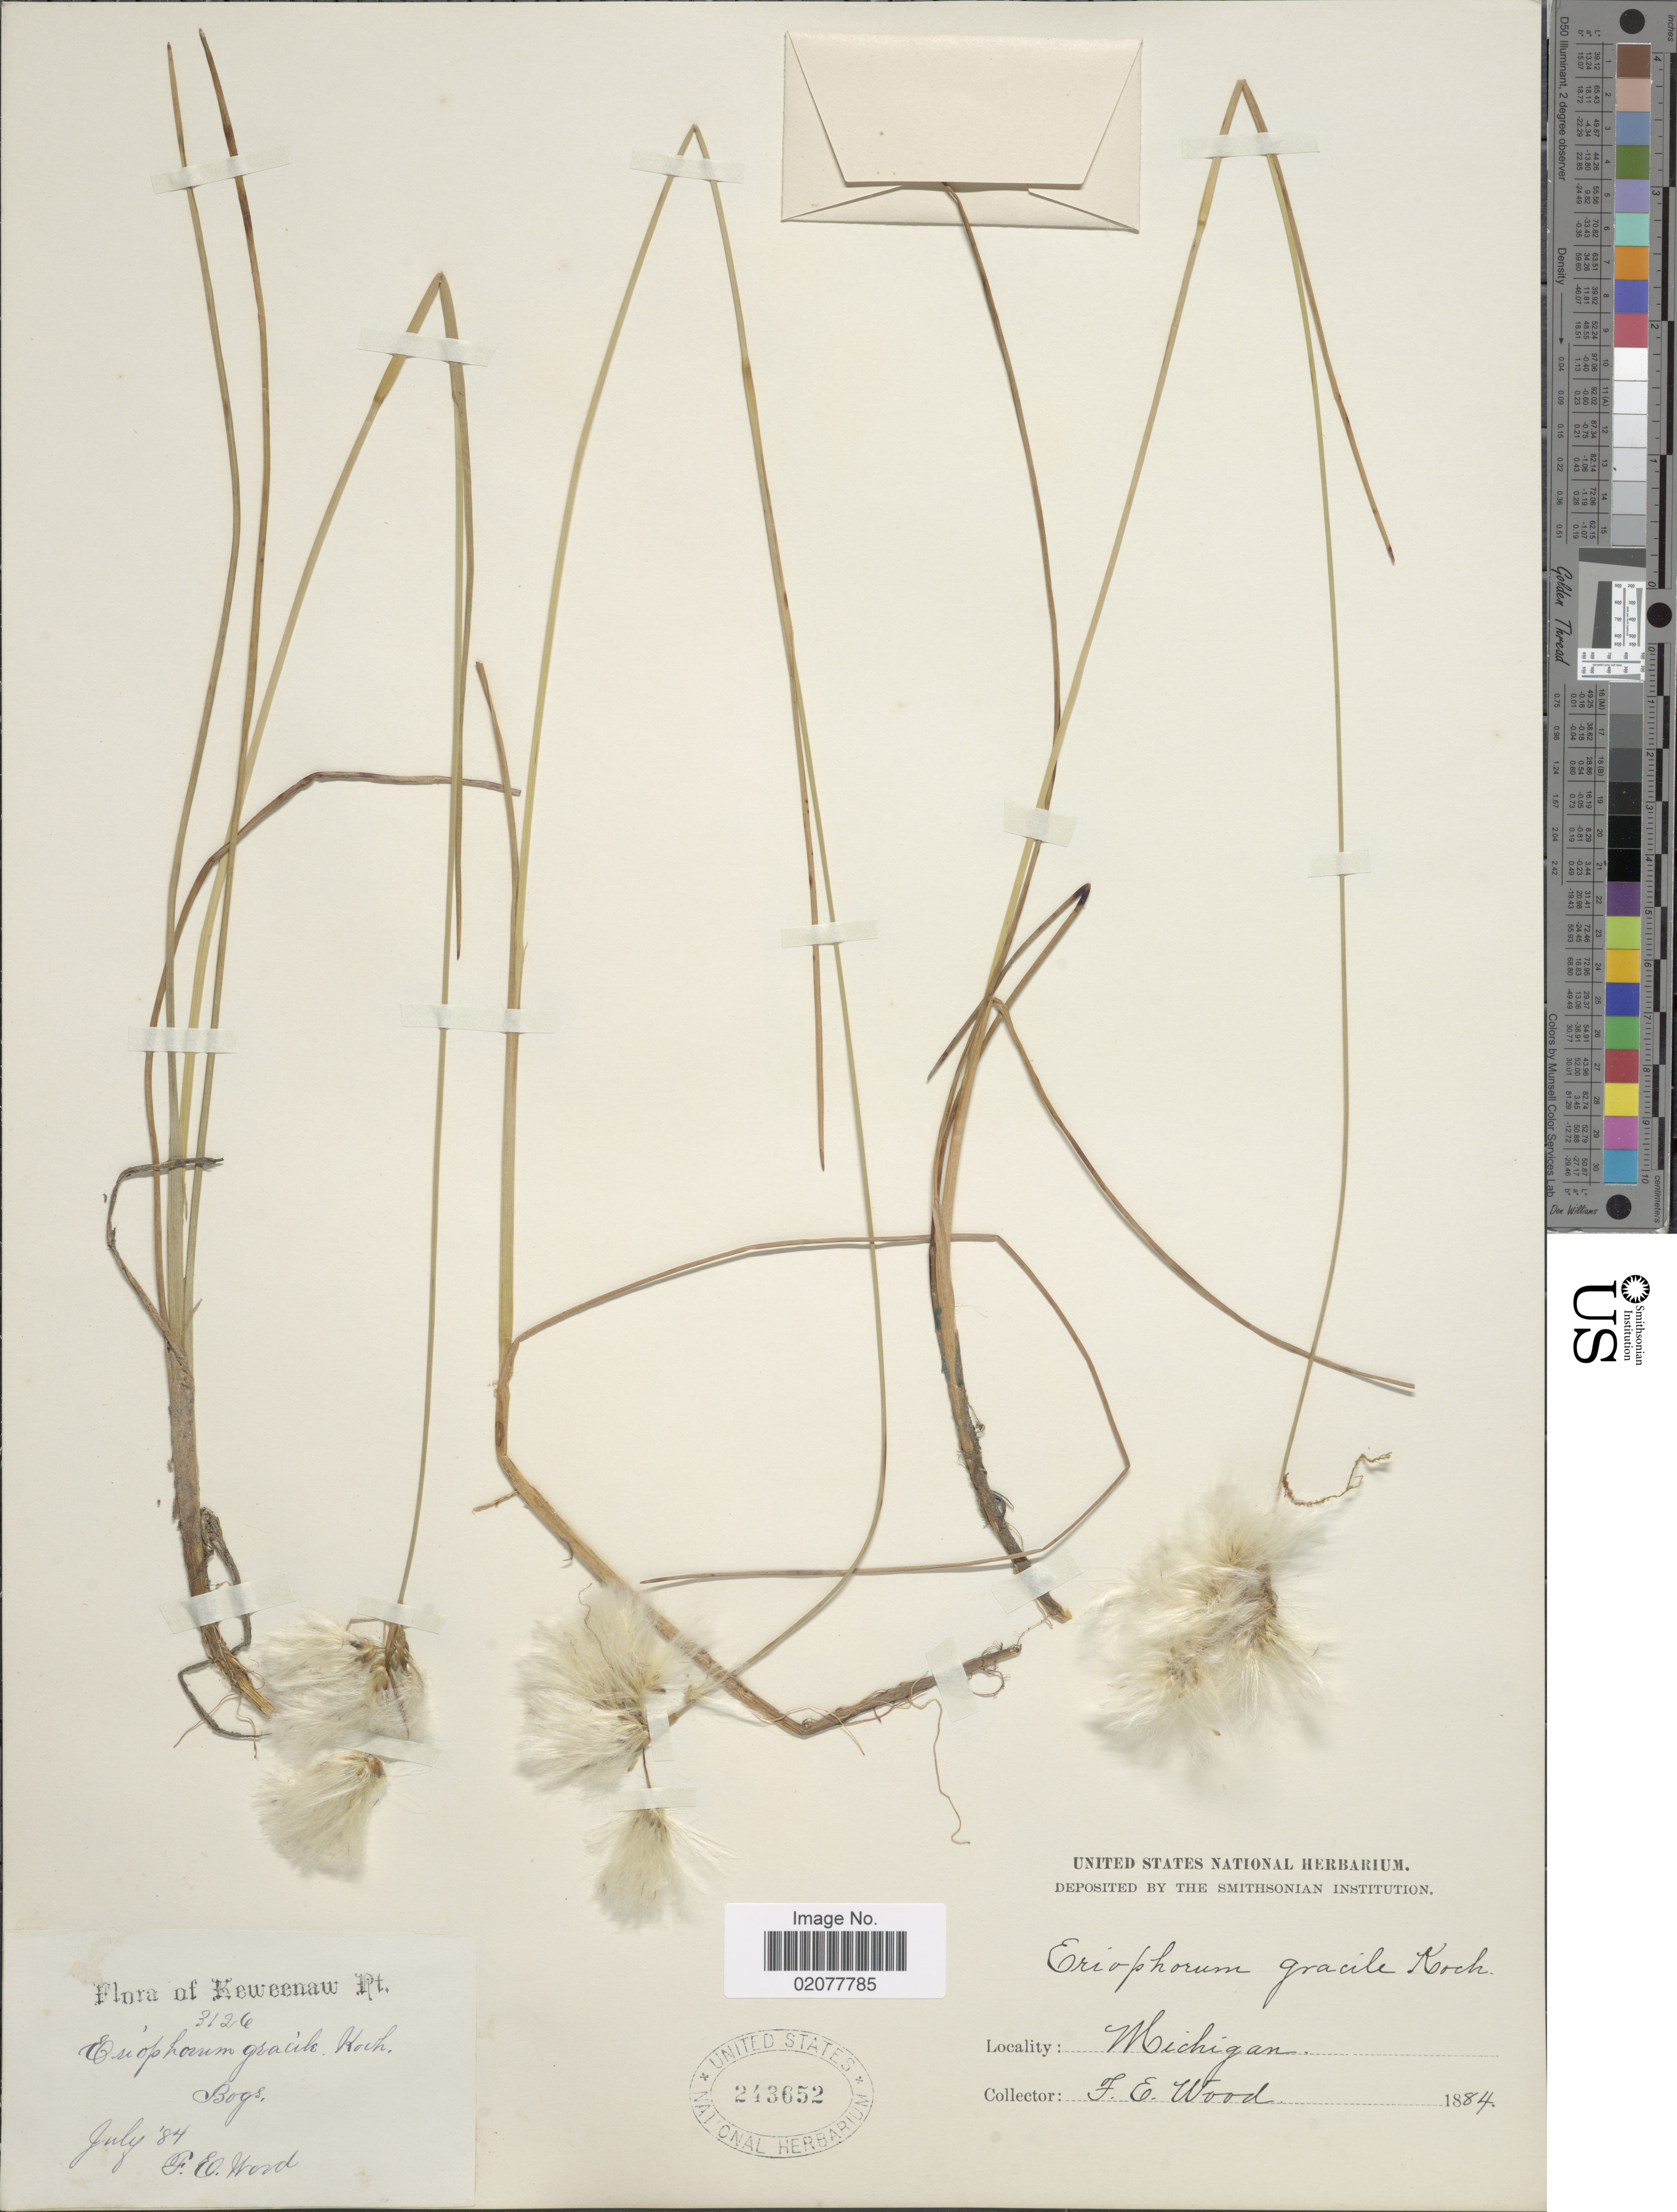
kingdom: Plantae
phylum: Tracheophyta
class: Liliopsida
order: Poales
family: Cyperaceae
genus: Eriophorum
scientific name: Eriophorum tenellum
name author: Nutt.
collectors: F. Wood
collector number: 3126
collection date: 1884-07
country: United States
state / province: Michigan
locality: Keweenaw Mt. Bogs.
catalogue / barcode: US 243652